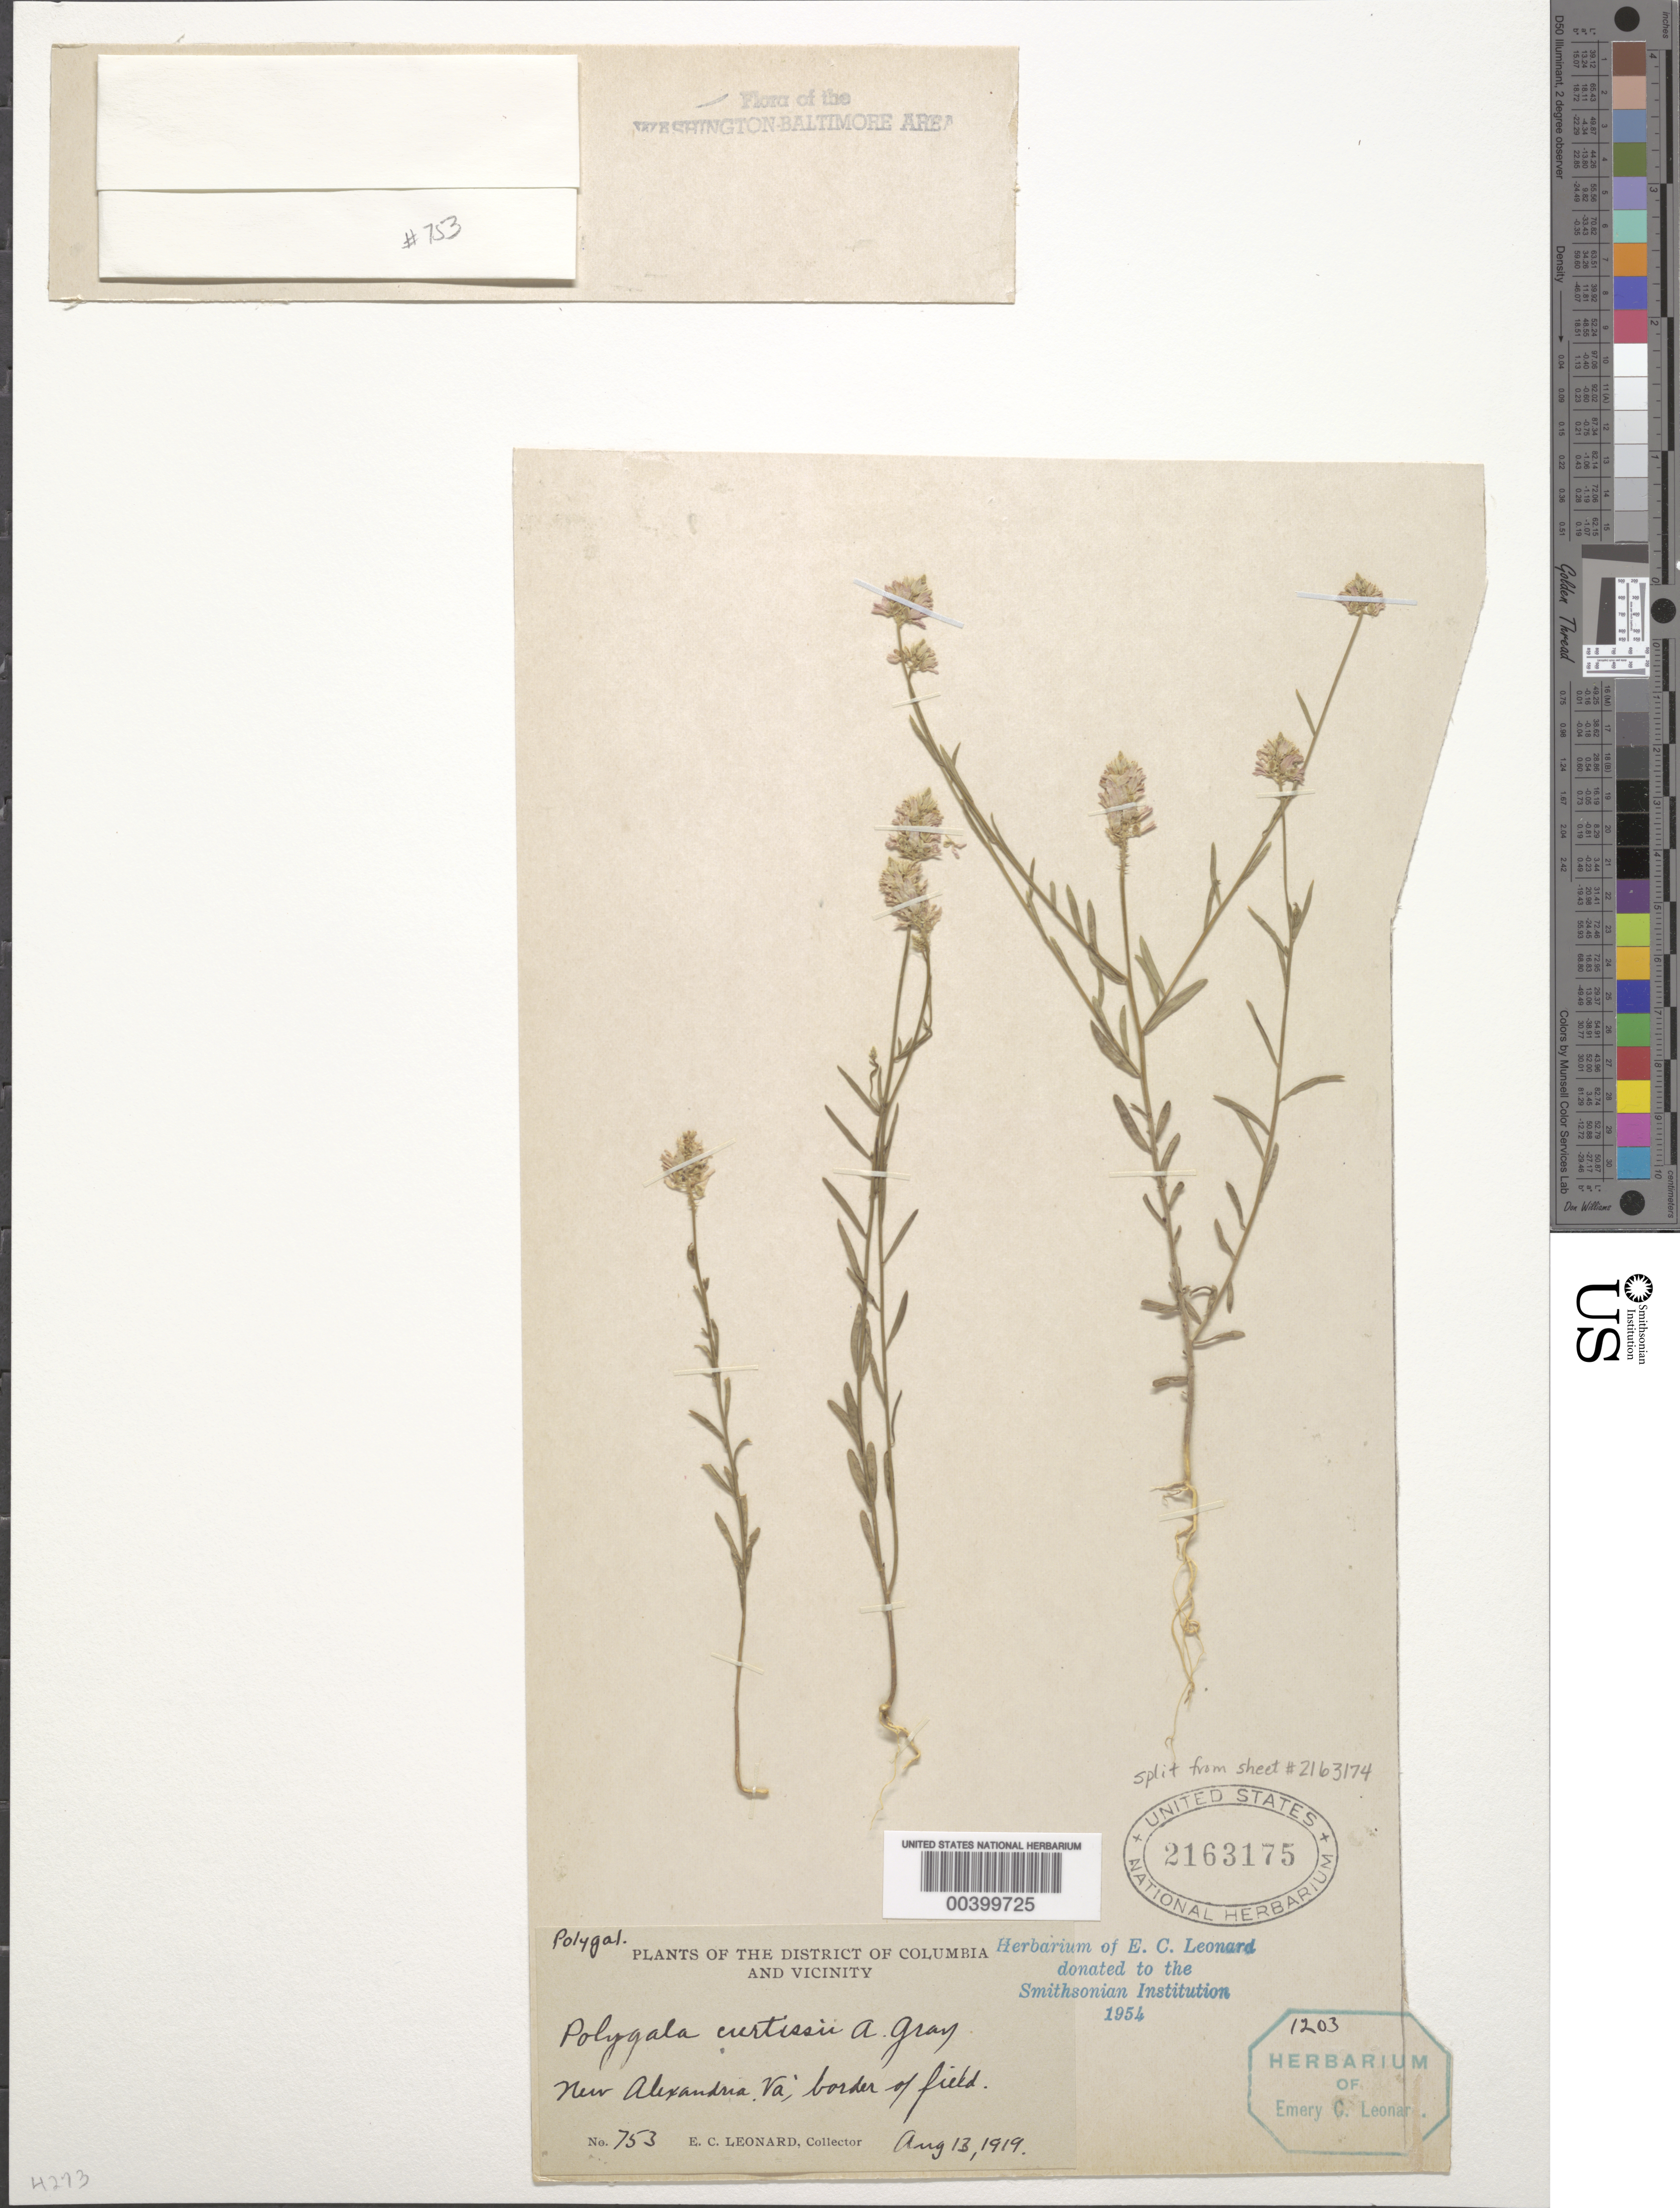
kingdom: Plantae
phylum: Tracheophyta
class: Magnoliopsida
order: Fabales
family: Polygalaceae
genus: Polygala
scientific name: Polygala curtissii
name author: A. Gray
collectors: E. C. Leonard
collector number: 753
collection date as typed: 13 Aug 1919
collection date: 1919-08-13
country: United States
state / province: Virginia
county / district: Fairfax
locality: New Alexandria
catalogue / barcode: US 2163175